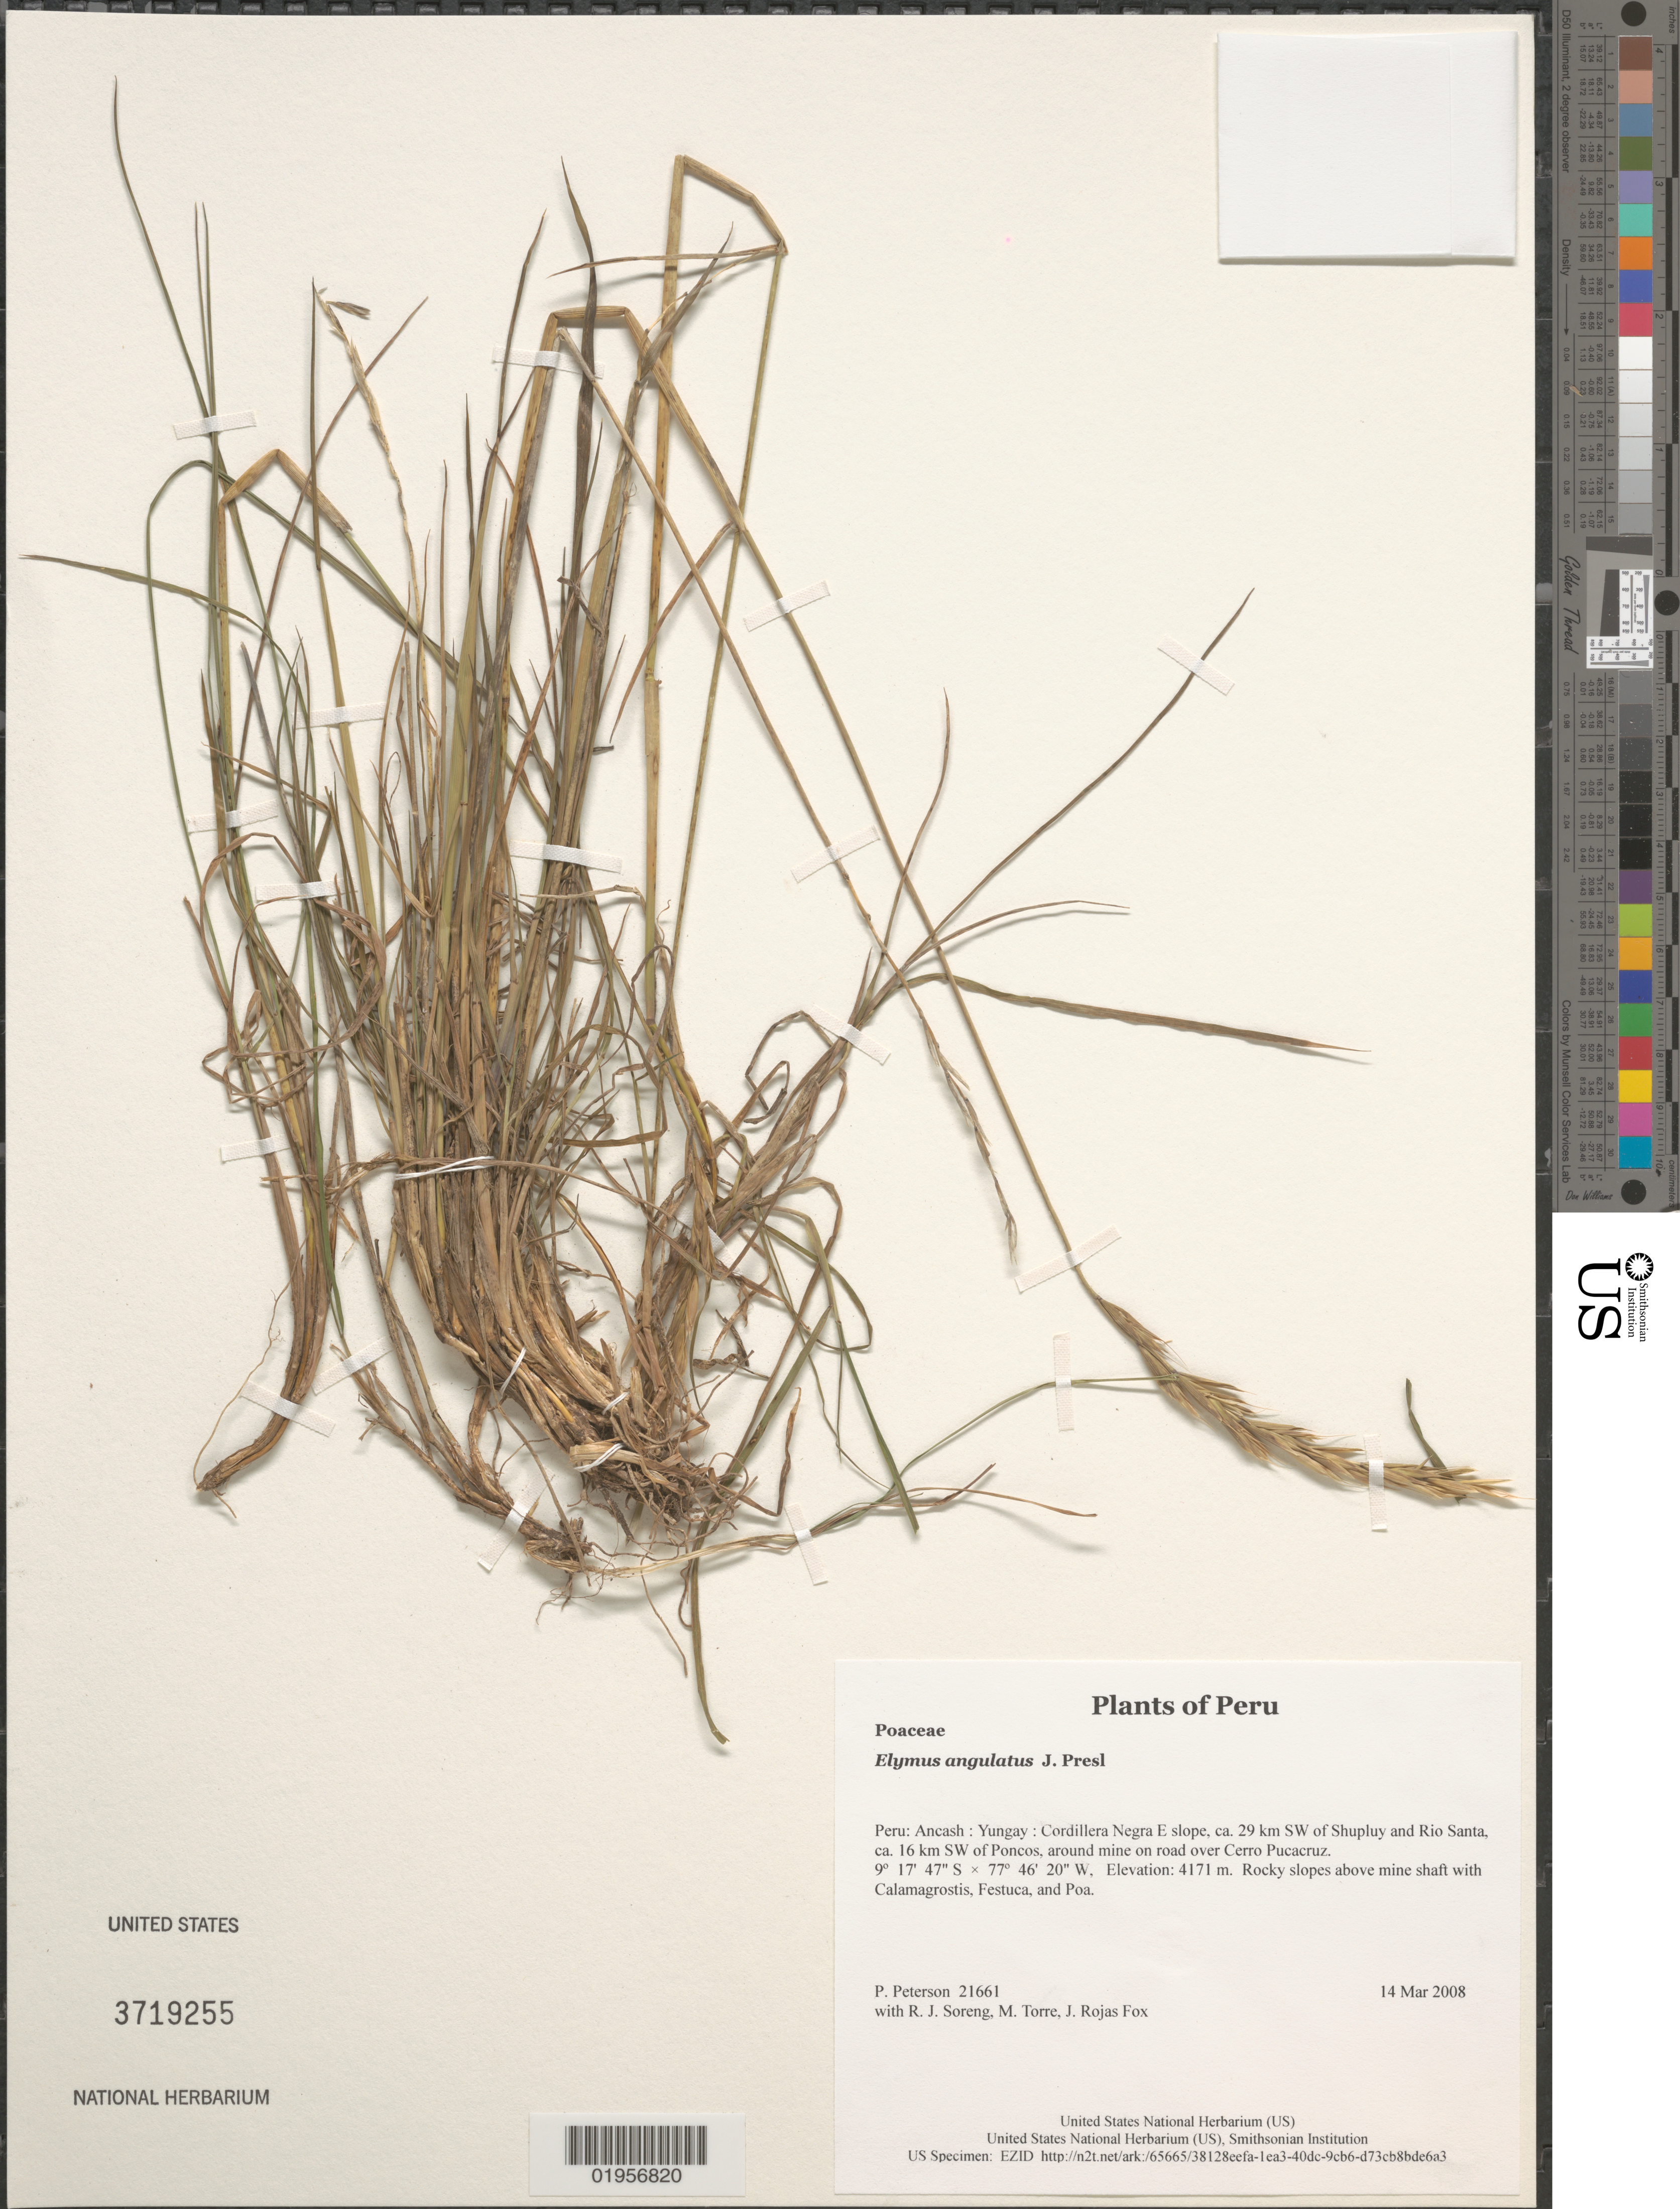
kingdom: Plantae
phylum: Tracheophyta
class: Liliopsida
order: Poales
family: Poaceae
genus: Elymus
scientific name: Elymus angulatus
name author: J. Presl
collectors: P. M. Peterson, R. J. Soreng, M. Torre & J. Rojas Fox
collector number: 21661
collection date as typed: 14 Mar 2008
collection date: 2008-03-14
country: Peru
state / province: Ancash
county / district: Yungay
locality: Cordillera Negra E slope, ca. 29 km SW of Shupluy and Rio Santa, ca. 16 km SW of Poncos, around mine on road over Cerro Pucacruz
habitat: Rocky slopes above mine shaft with Calamagrostis, Festuca, and Poa.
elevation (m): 4171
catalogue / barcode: US 3719255